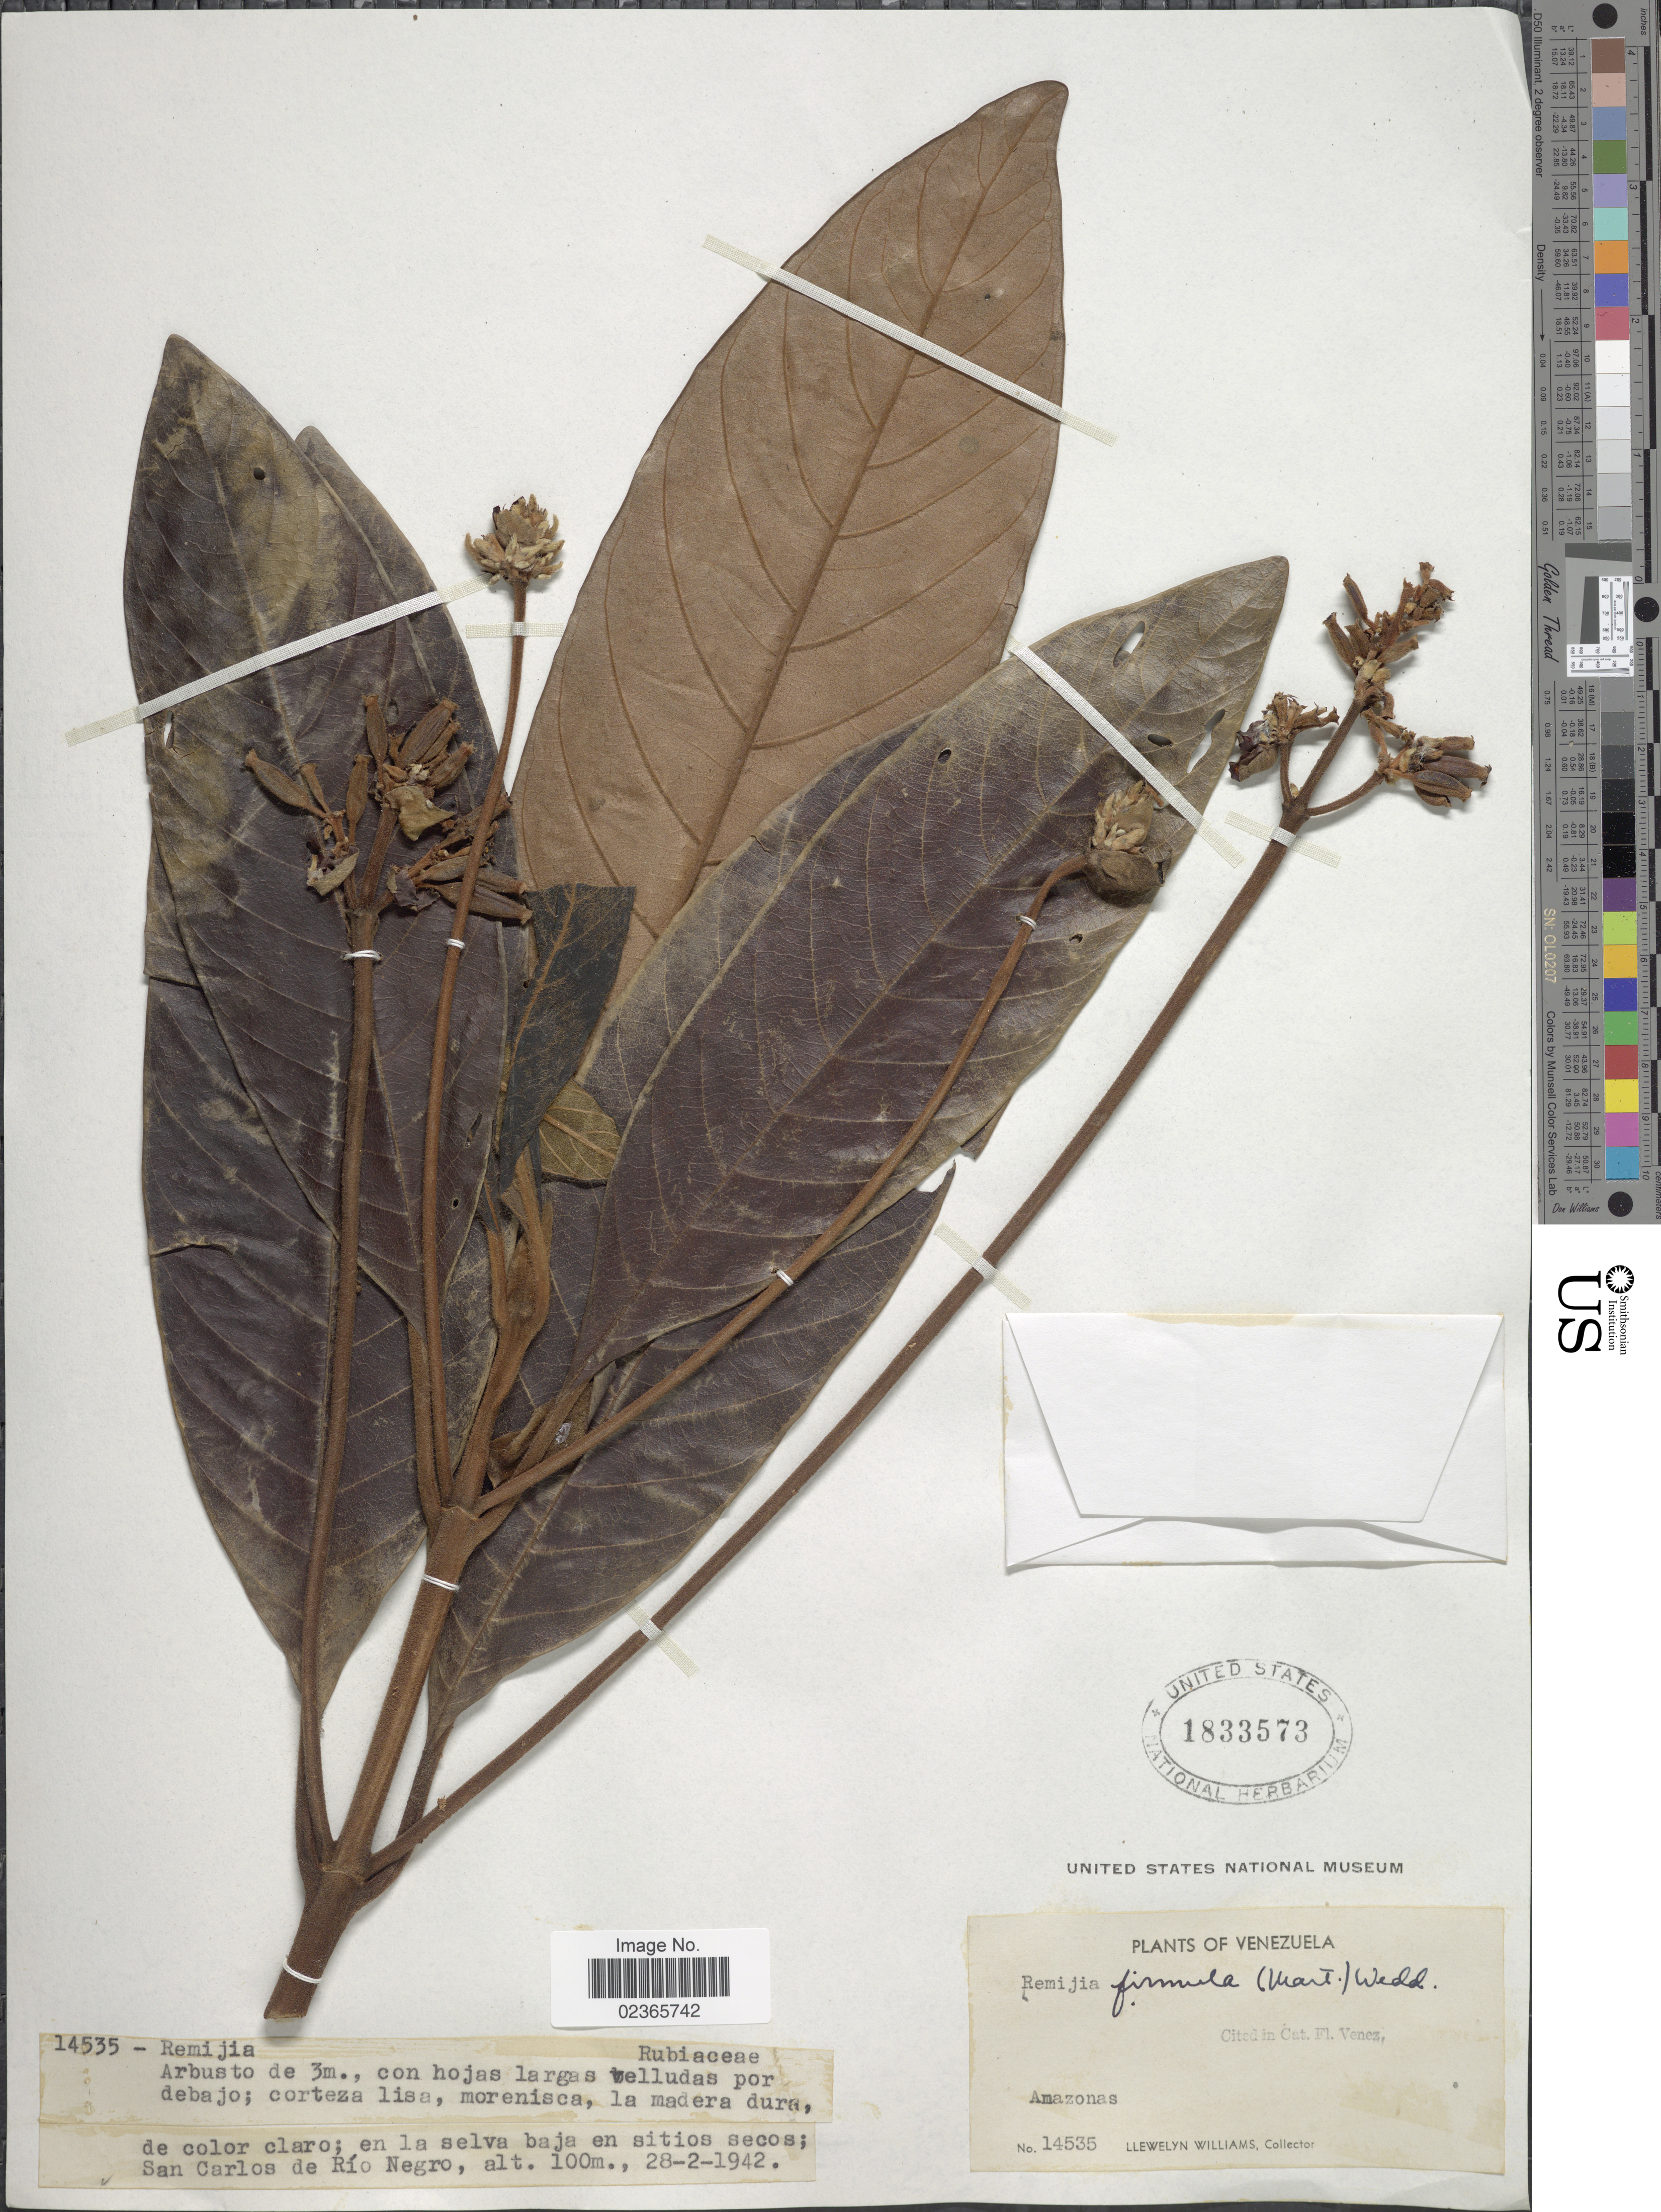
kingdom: Plantae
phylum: Tracheophyta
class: Magnoliopsida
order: Gentianales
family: Rubiaceae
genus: Remijia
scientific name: Remijia firmula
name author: (Mart.) Wedd.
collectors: Ll. Williams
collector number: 14535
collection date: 1942-02-28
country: Venezuela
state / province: Amazonas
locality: En la selva baja en sitios secos; San Carlos de Rio Negro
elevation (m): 100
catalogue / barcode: US 1833573